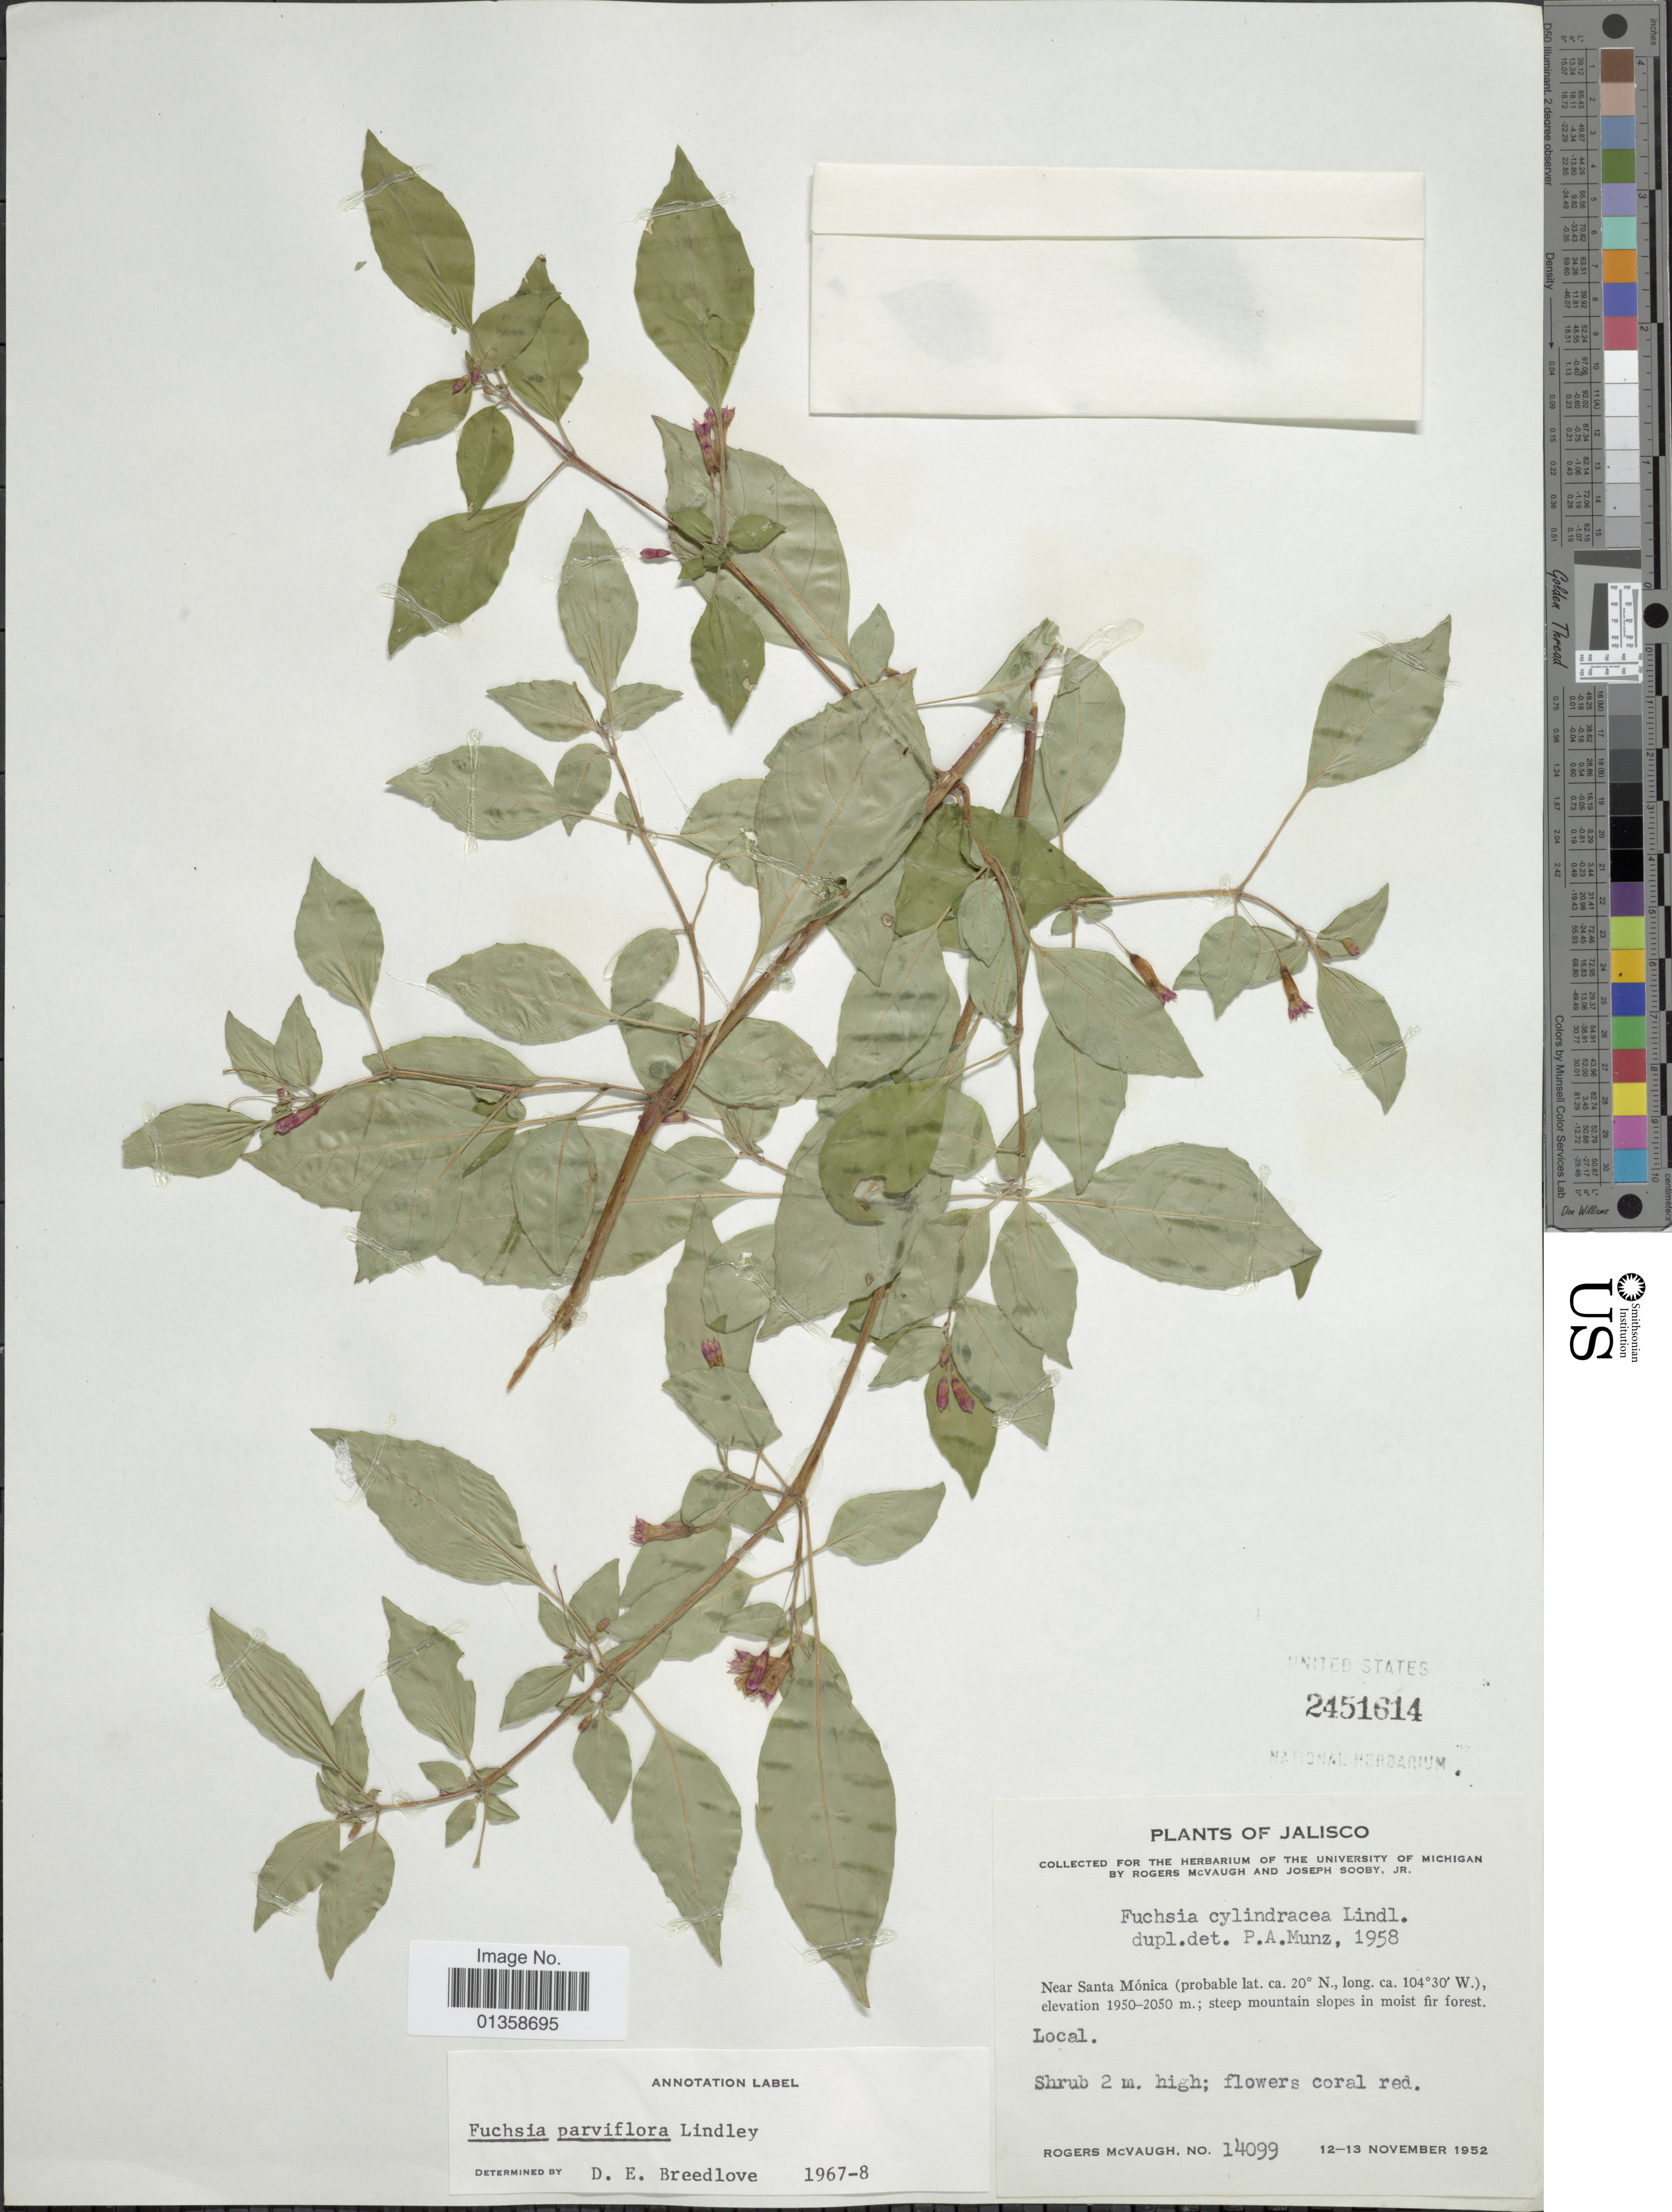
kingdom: Plantae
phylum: Tracheophyta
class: Magnoliopsida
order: Myrtales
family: Onagraceae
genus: Fuchsia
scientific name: Fuchsia cylindracea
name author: Lindl.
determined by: Wagner, W. L., (BOT), Smithsonian Institution - National Museum of Natural History (UNITED STATES)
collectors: R. McVaugh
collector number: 14099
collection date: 1952-11-12/1952-11-13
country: Mexico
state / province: Jalisco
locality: Near Santa Mónica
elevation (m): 1950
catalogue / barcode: US 2451614